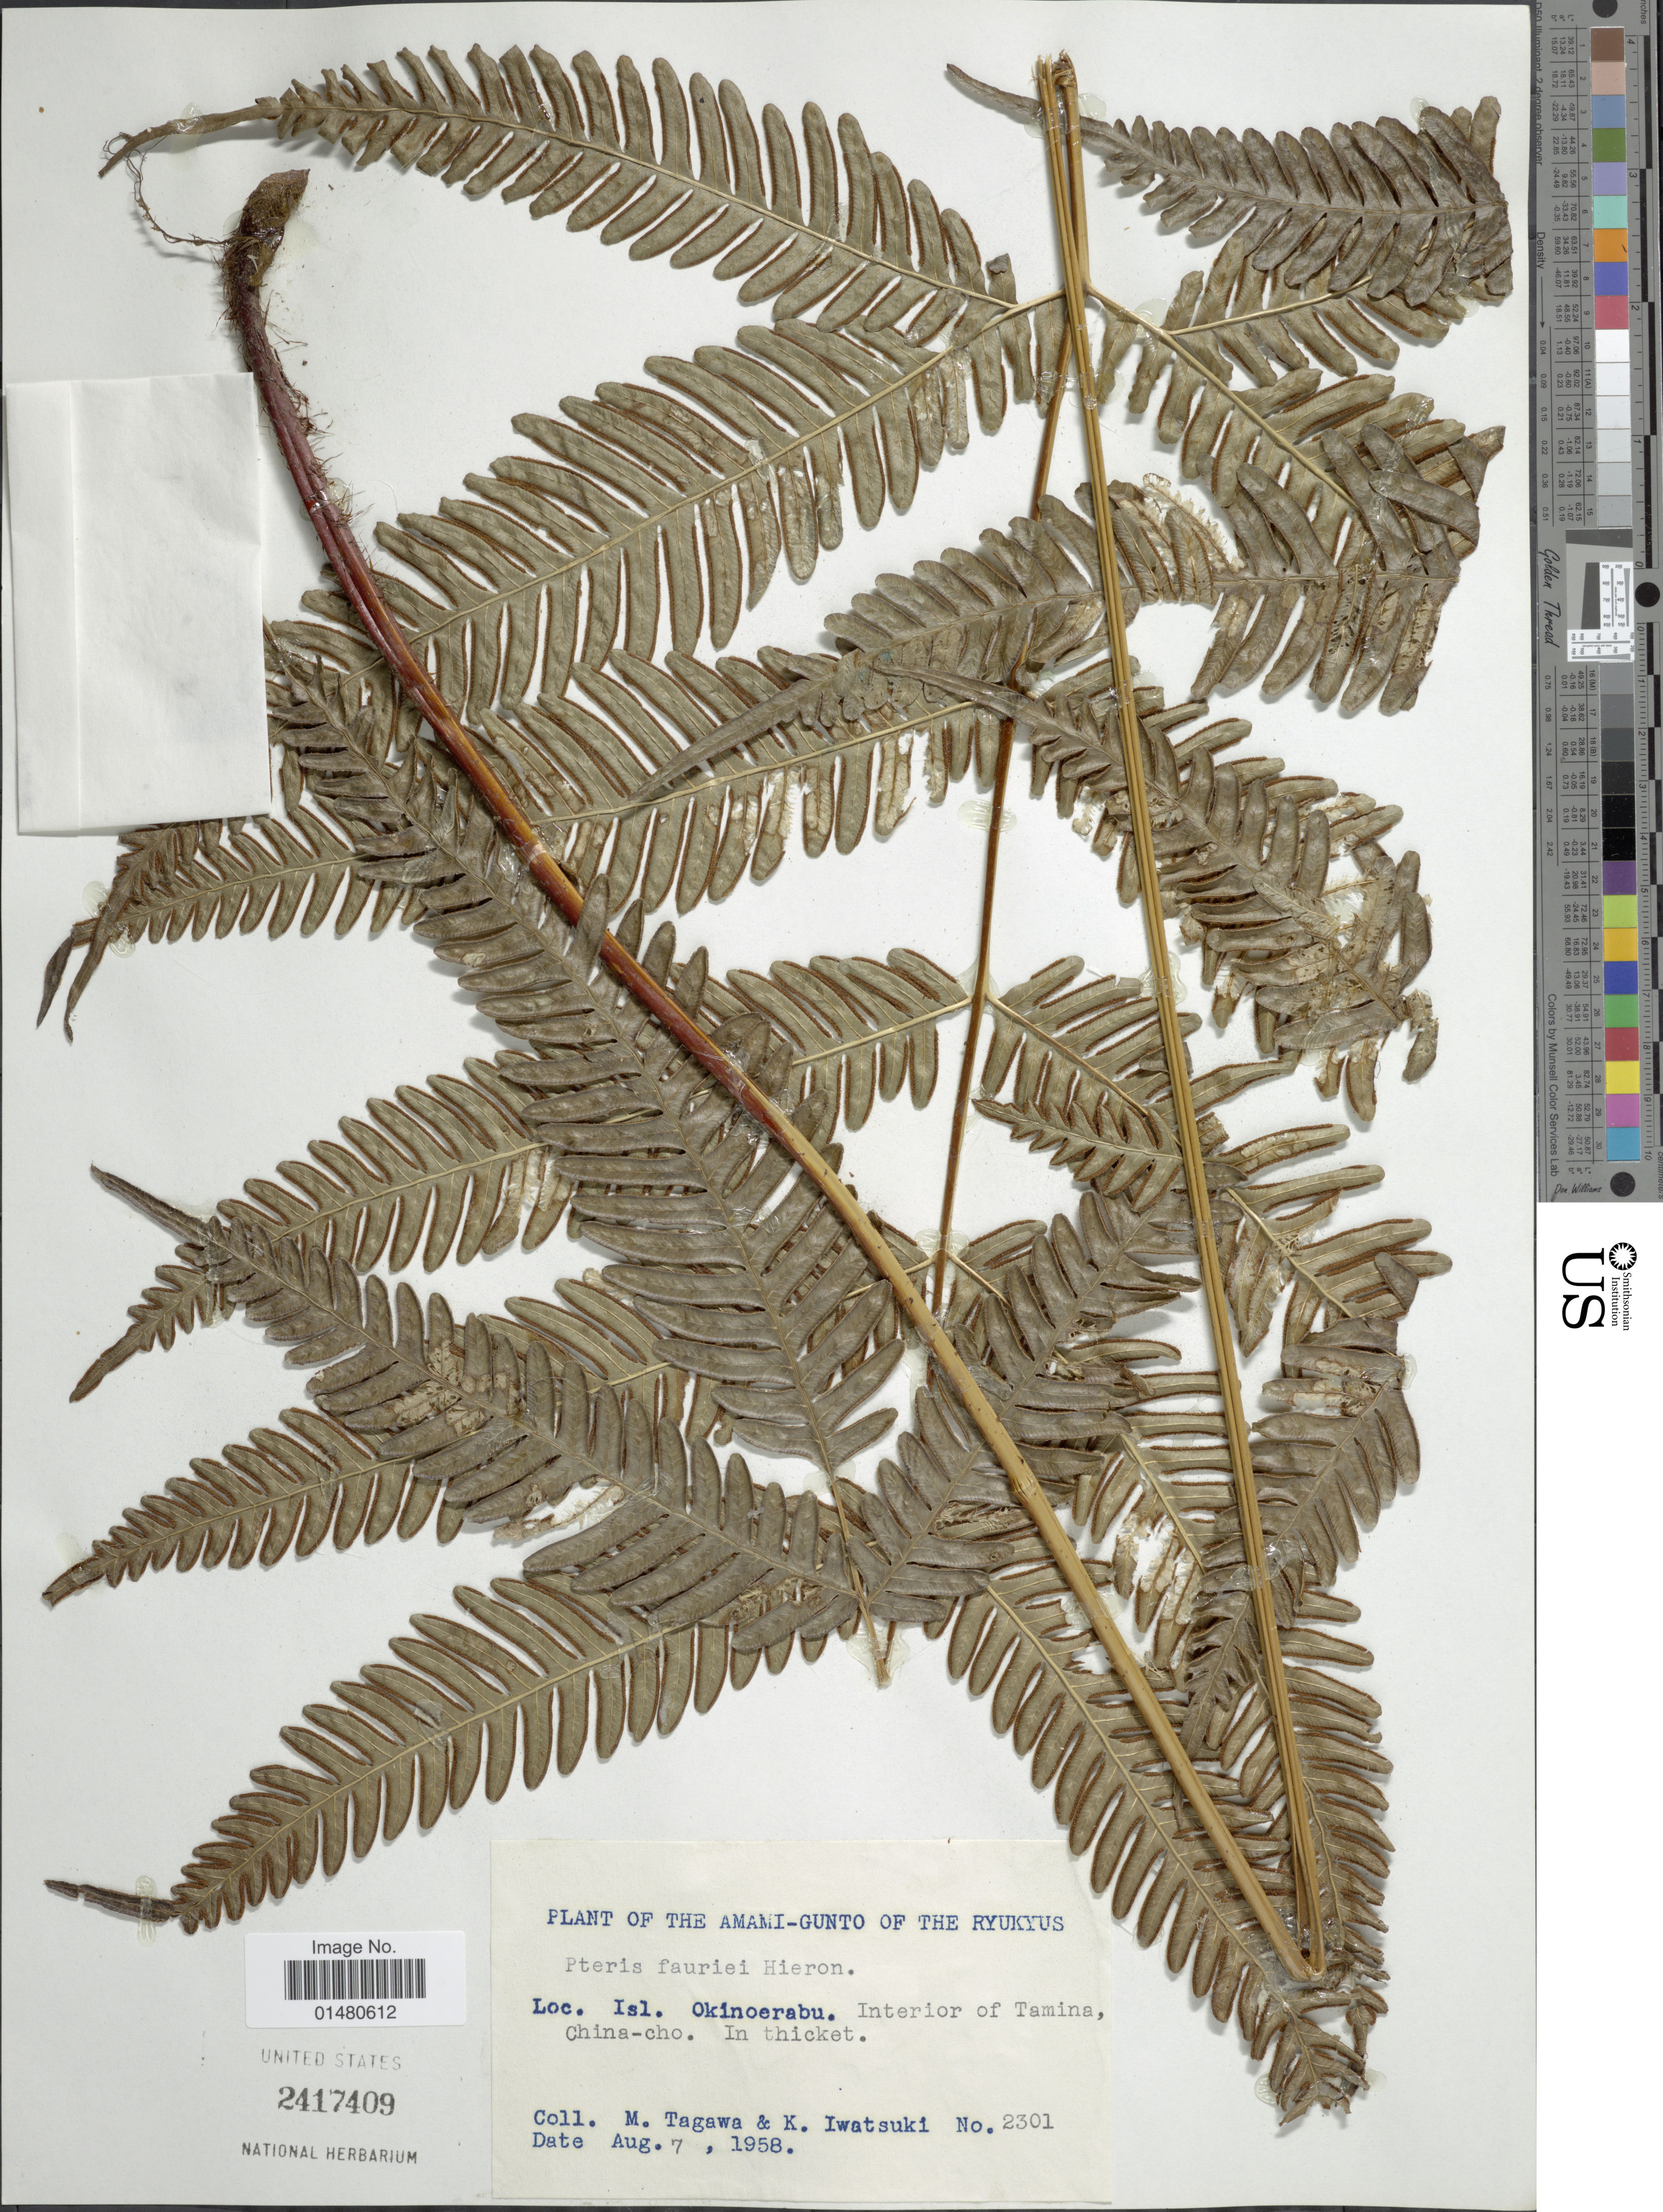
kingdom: Plantae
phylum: Tracheophyta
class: Polypodiopsida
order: Polypodiales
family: Pteridaceae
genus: Pteris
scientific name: Pteris fauriei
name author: Hieron.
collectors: M. Tagawa & K. Iwatsuki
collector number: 2301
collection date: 1958-08-07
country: Japan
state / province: Okinawa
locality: The Amami-Gunto of the Ryukyus, Isl. Okinoerabu. Interior of Tamina, China-cho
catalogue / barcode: US 2417409